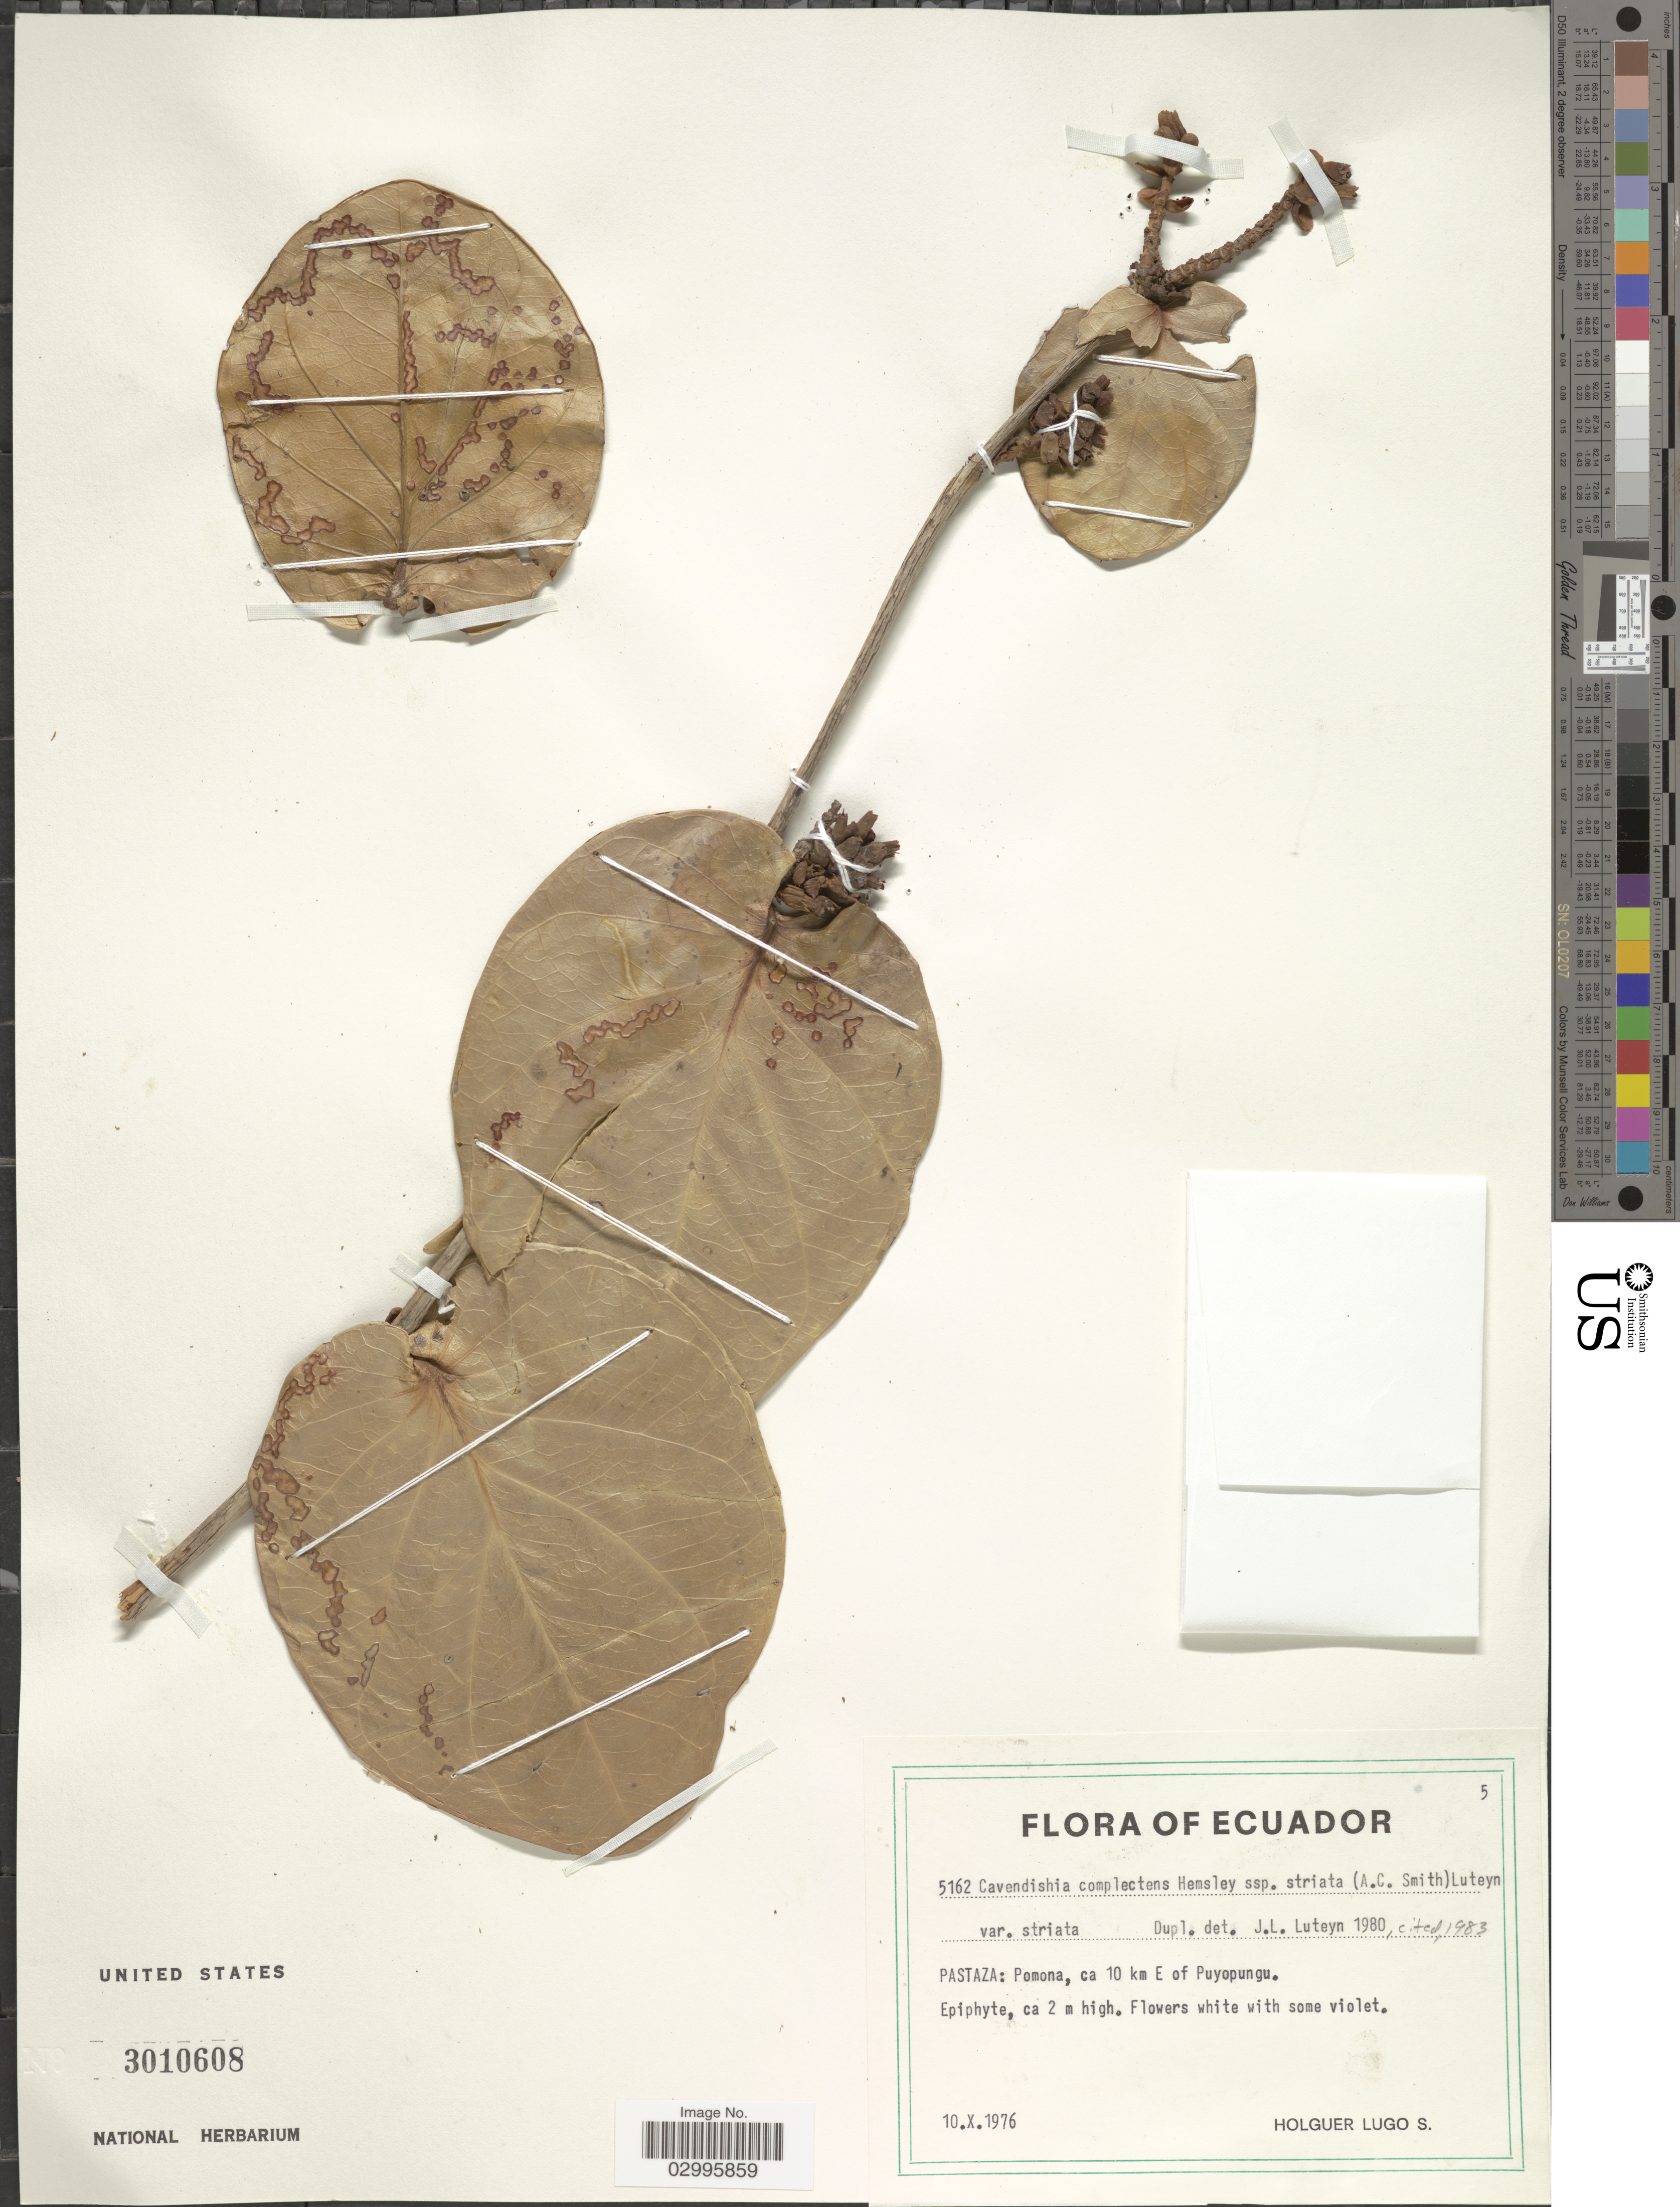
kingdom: Plantae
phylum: Tracheophyta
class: Magnoliopsida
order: Ericales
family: Ericaceae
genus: Cavendishia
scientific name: Cavendishia complectens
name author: Hemsl.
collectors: H. Lugo S.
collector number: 5162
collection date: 1976-10-10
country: Ecuador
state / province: Pastaza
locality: Pomona, ca 10 km E of Puyopungu.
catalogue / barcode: US 3010608